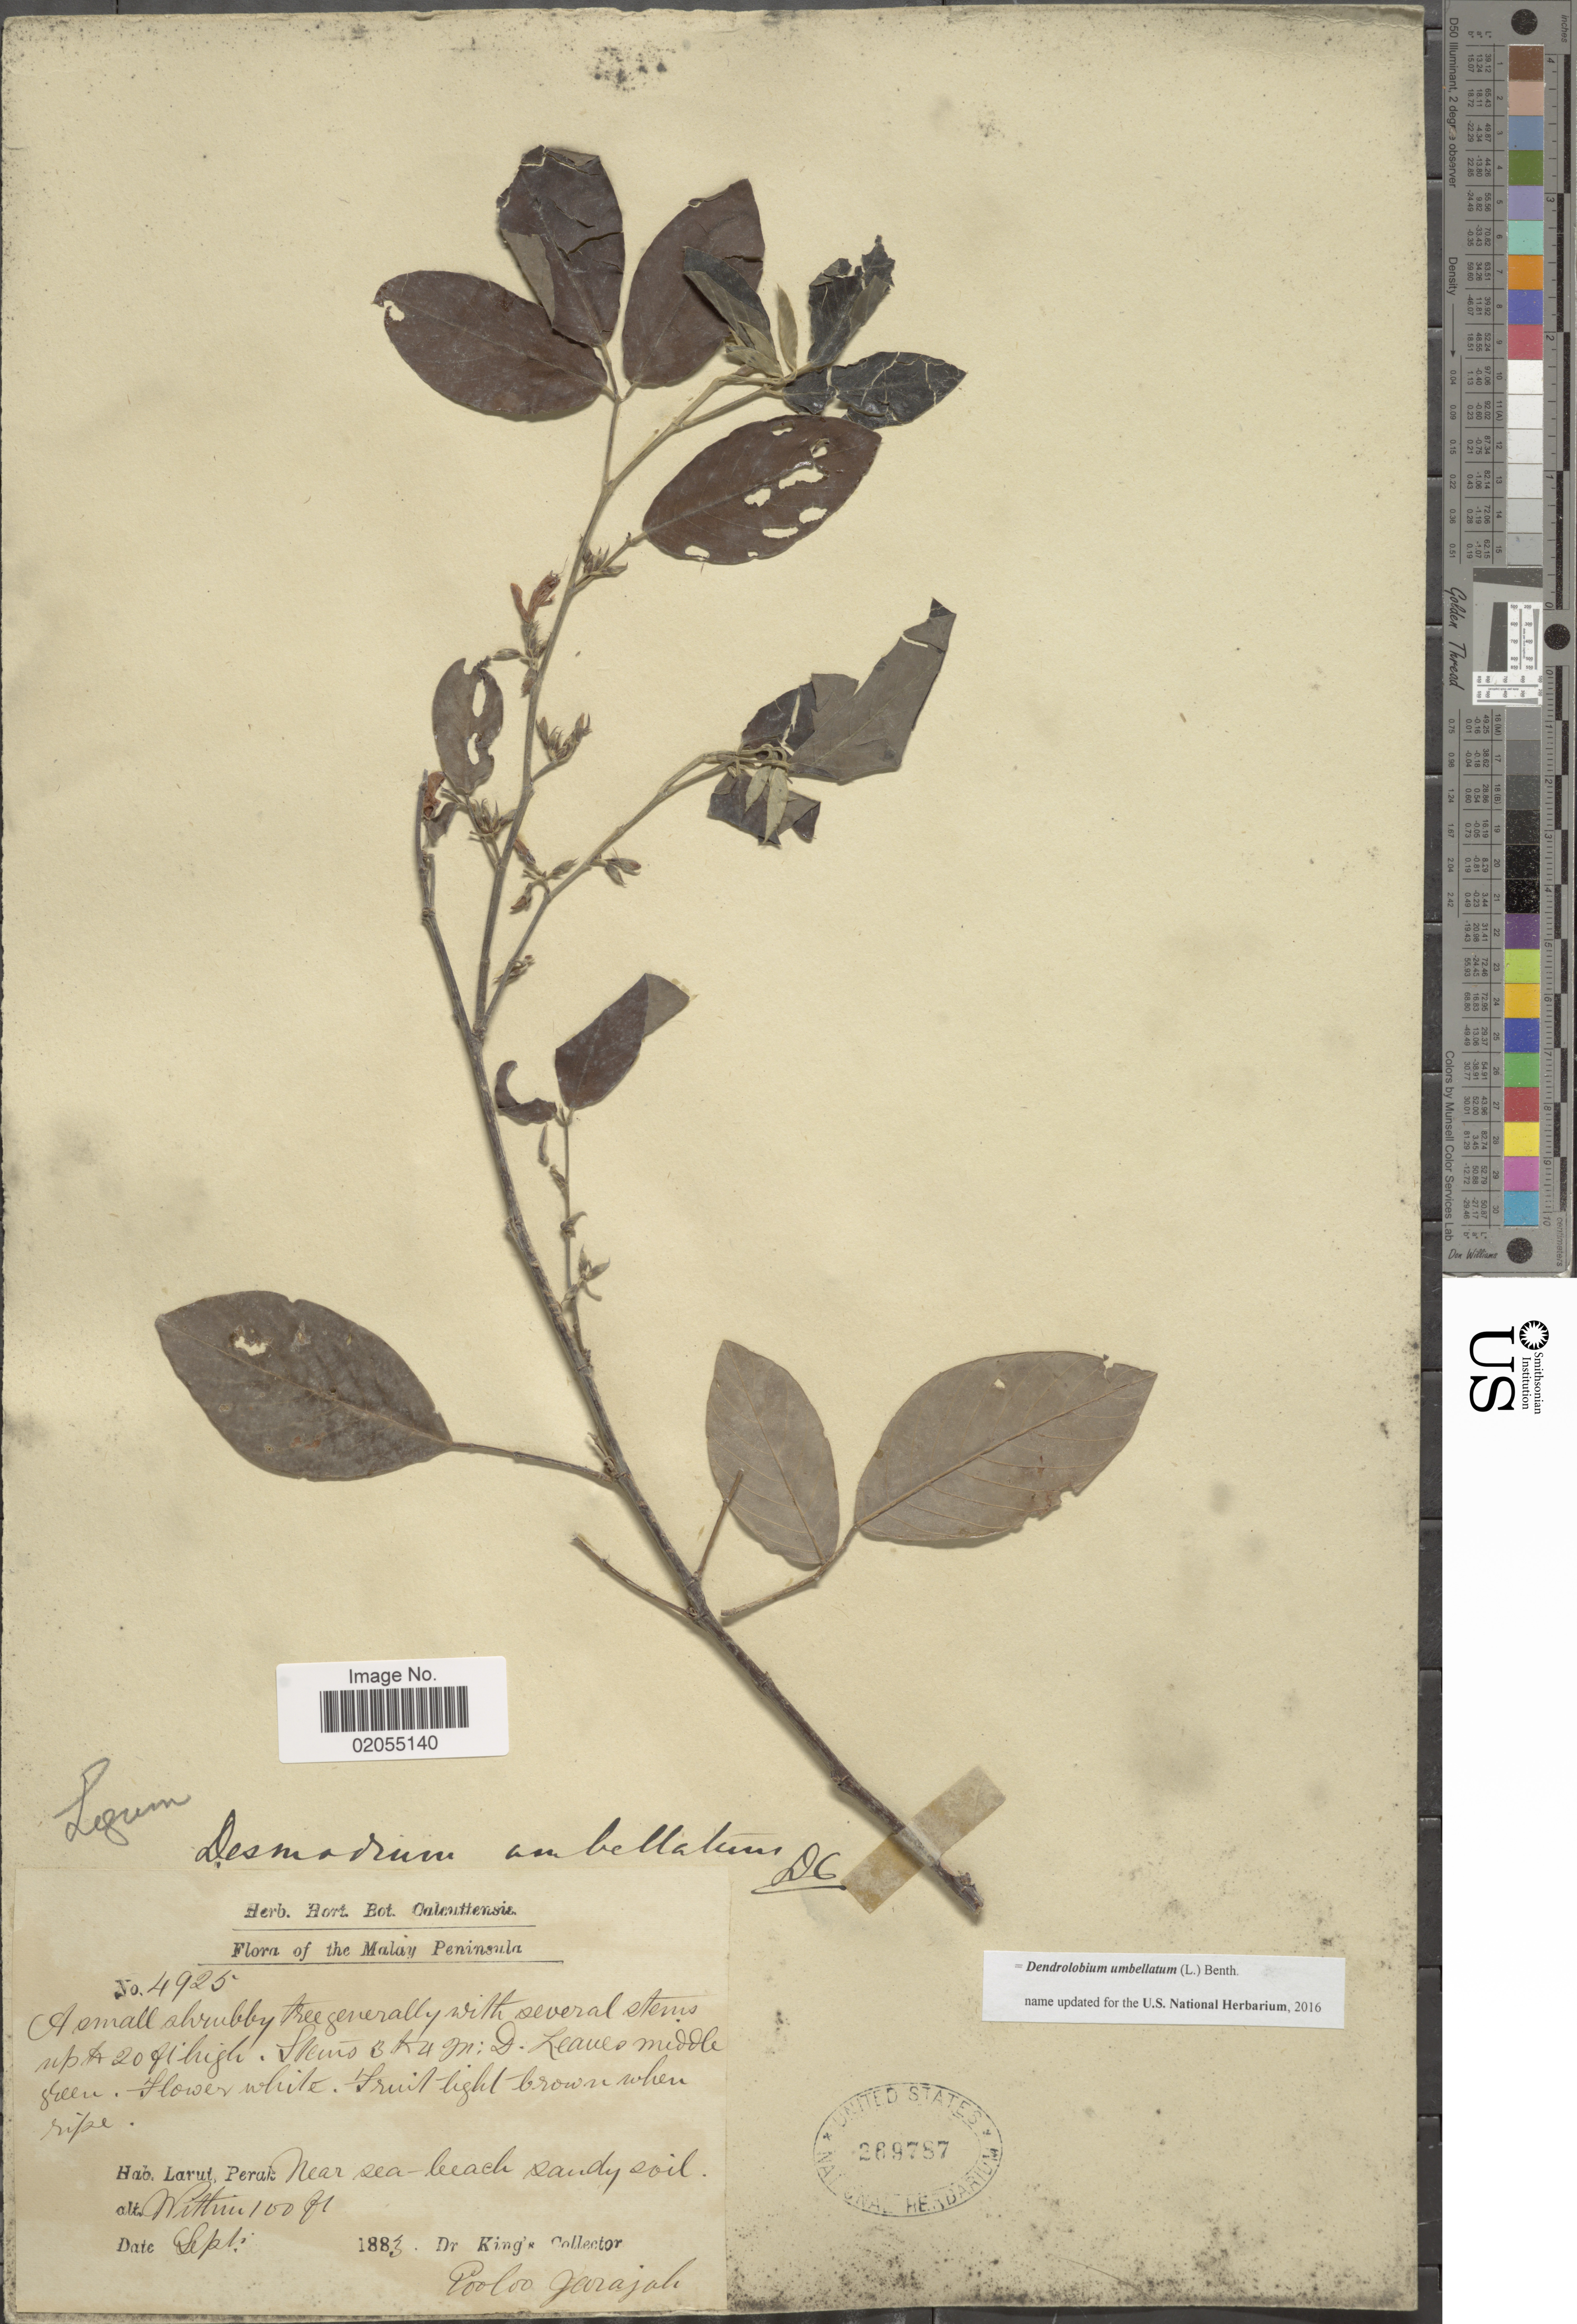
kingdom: Plantae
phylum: Tracheophyta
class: Magnoliopsida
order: Fabales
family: Fabaceae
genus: Dendrolobium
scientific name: Dendrolobium umbellatum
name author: (L.) Benth.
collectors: Dr. King's collector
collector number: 4925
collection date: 1883-09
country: Malaysia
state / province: Perak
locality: Malay Peninsula. Larut, Perak. Near sea-beach sandy soil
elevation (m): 30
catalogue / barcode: US 269787